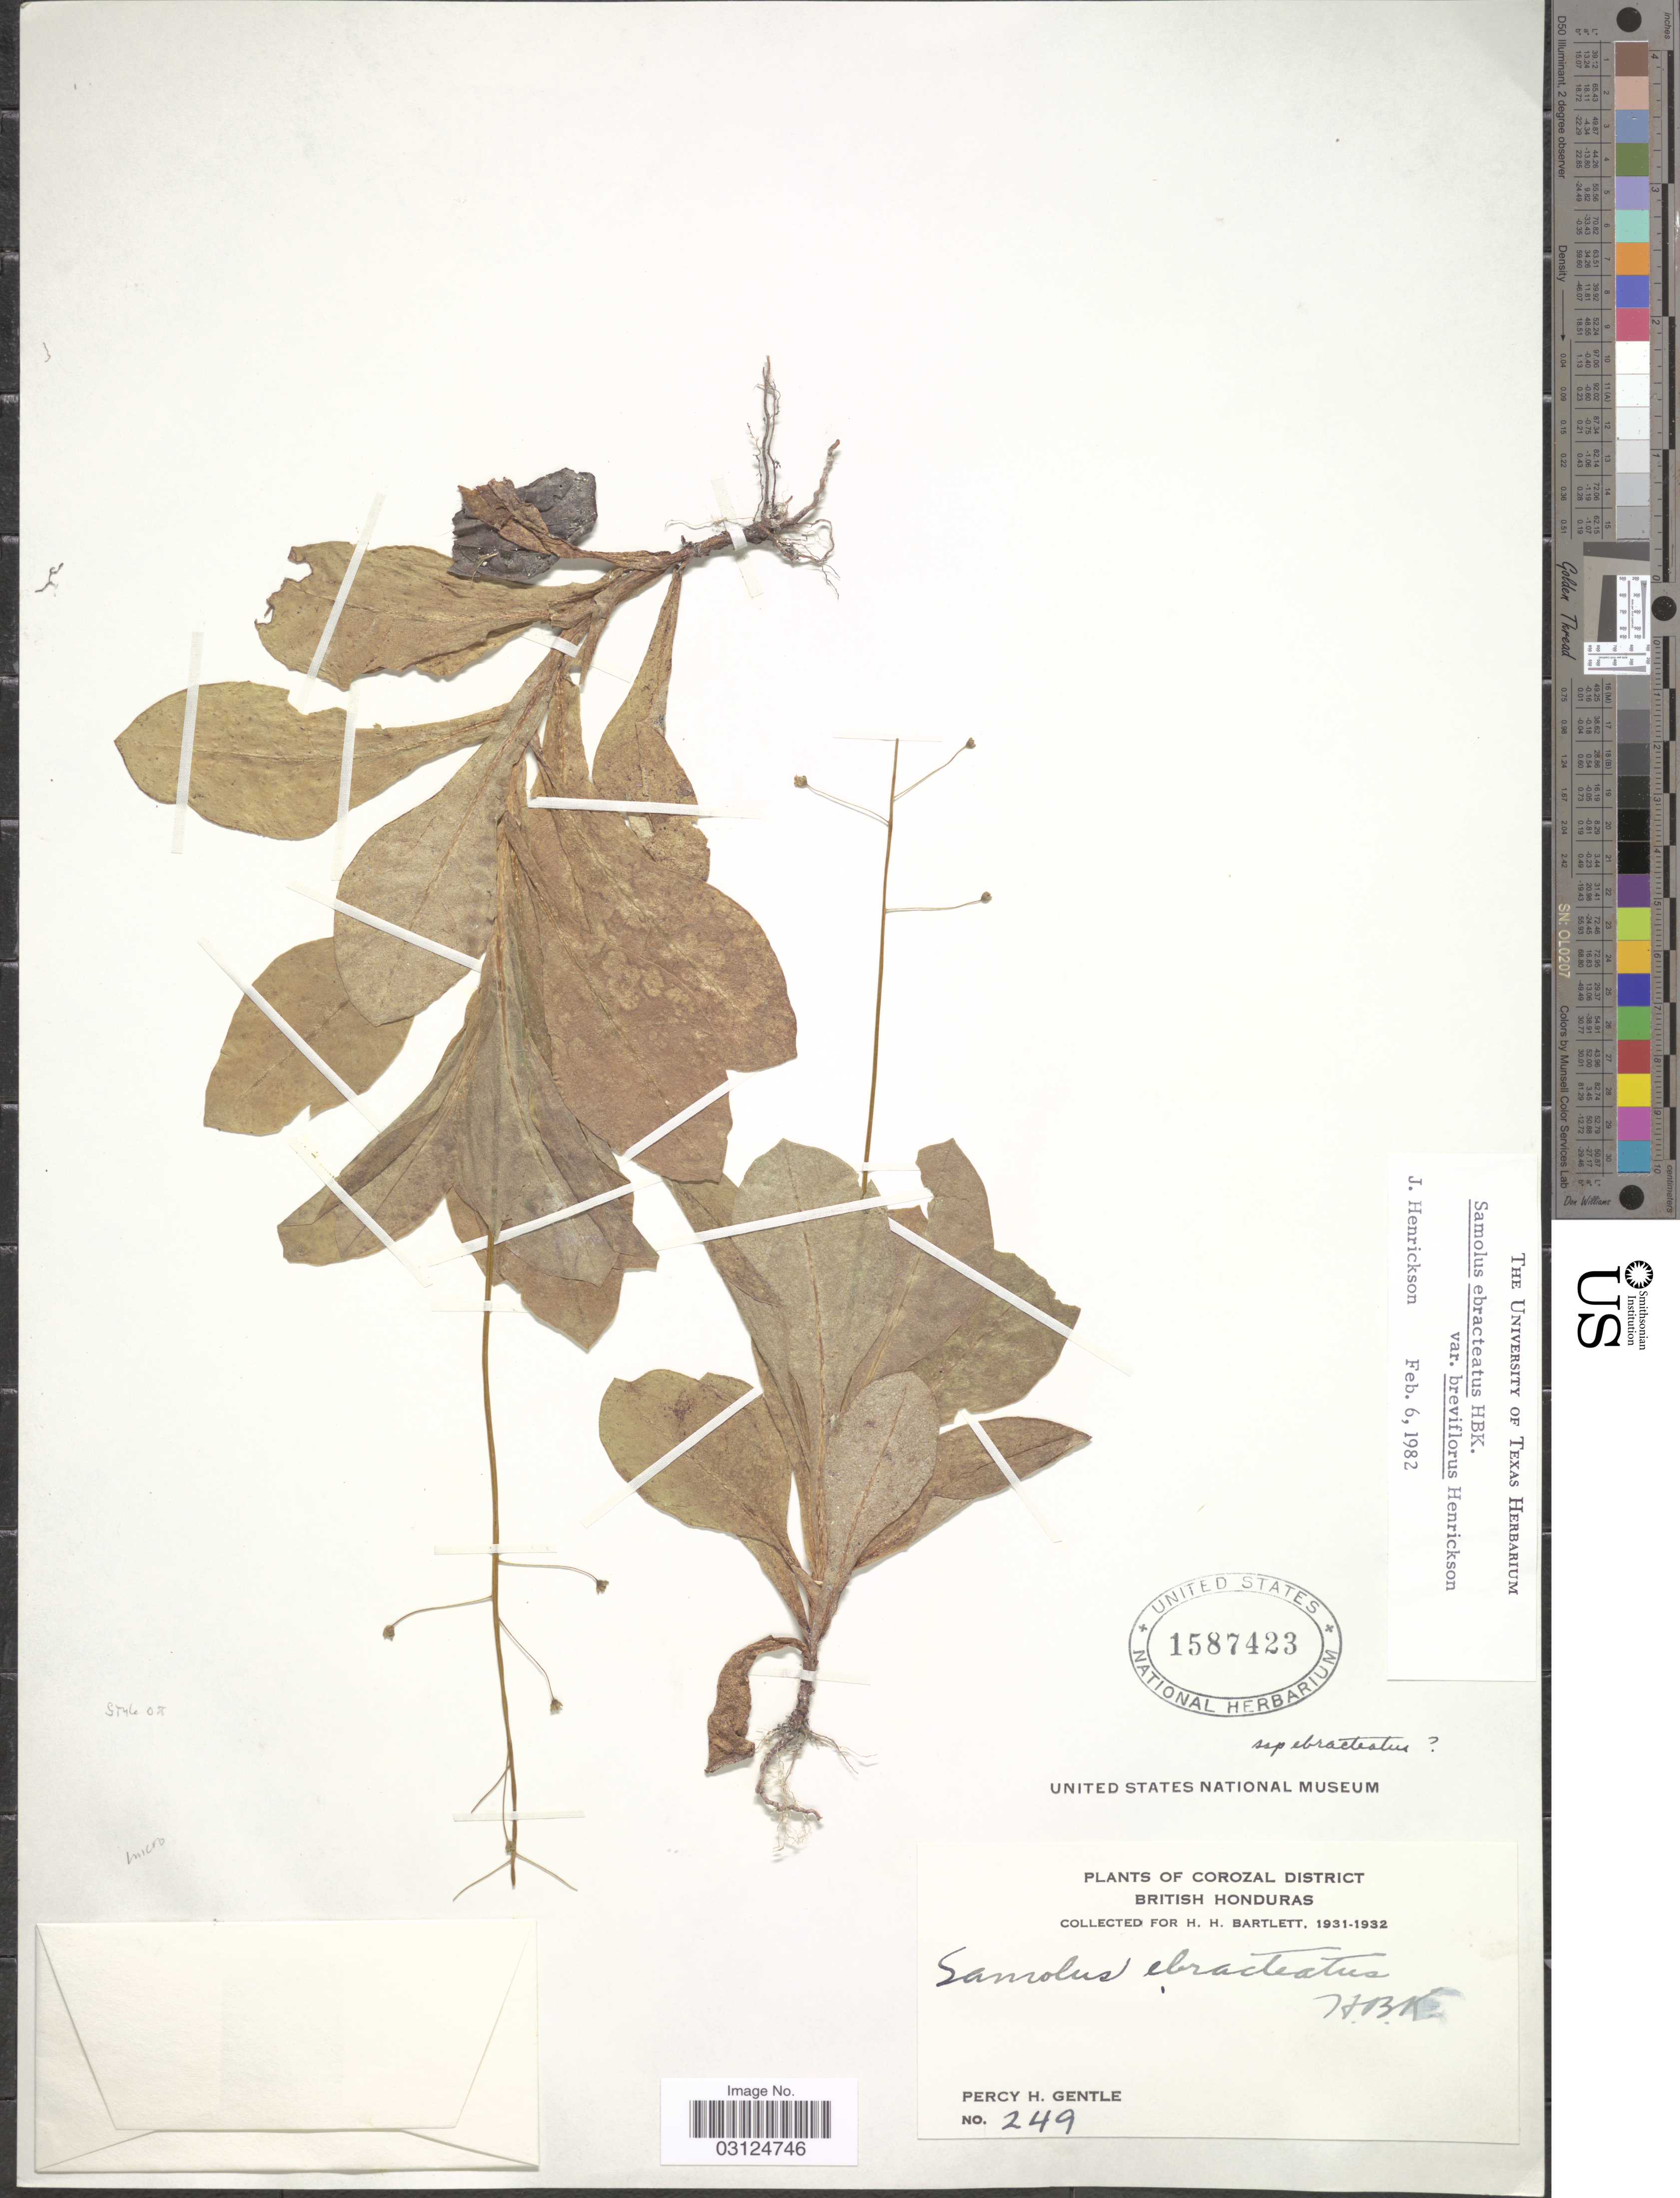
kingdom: Plantae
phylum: Tracheophyta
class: Magnoliopsida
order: Ericales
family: Primulaceae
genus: Samolus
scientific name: Samolus ebracteatus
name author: Kunth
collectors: P. H. Gentle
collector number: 249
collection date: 1931/1932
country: Belize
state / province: Corozal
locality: Corozal District. British Honduras.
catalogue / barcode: US 1587423